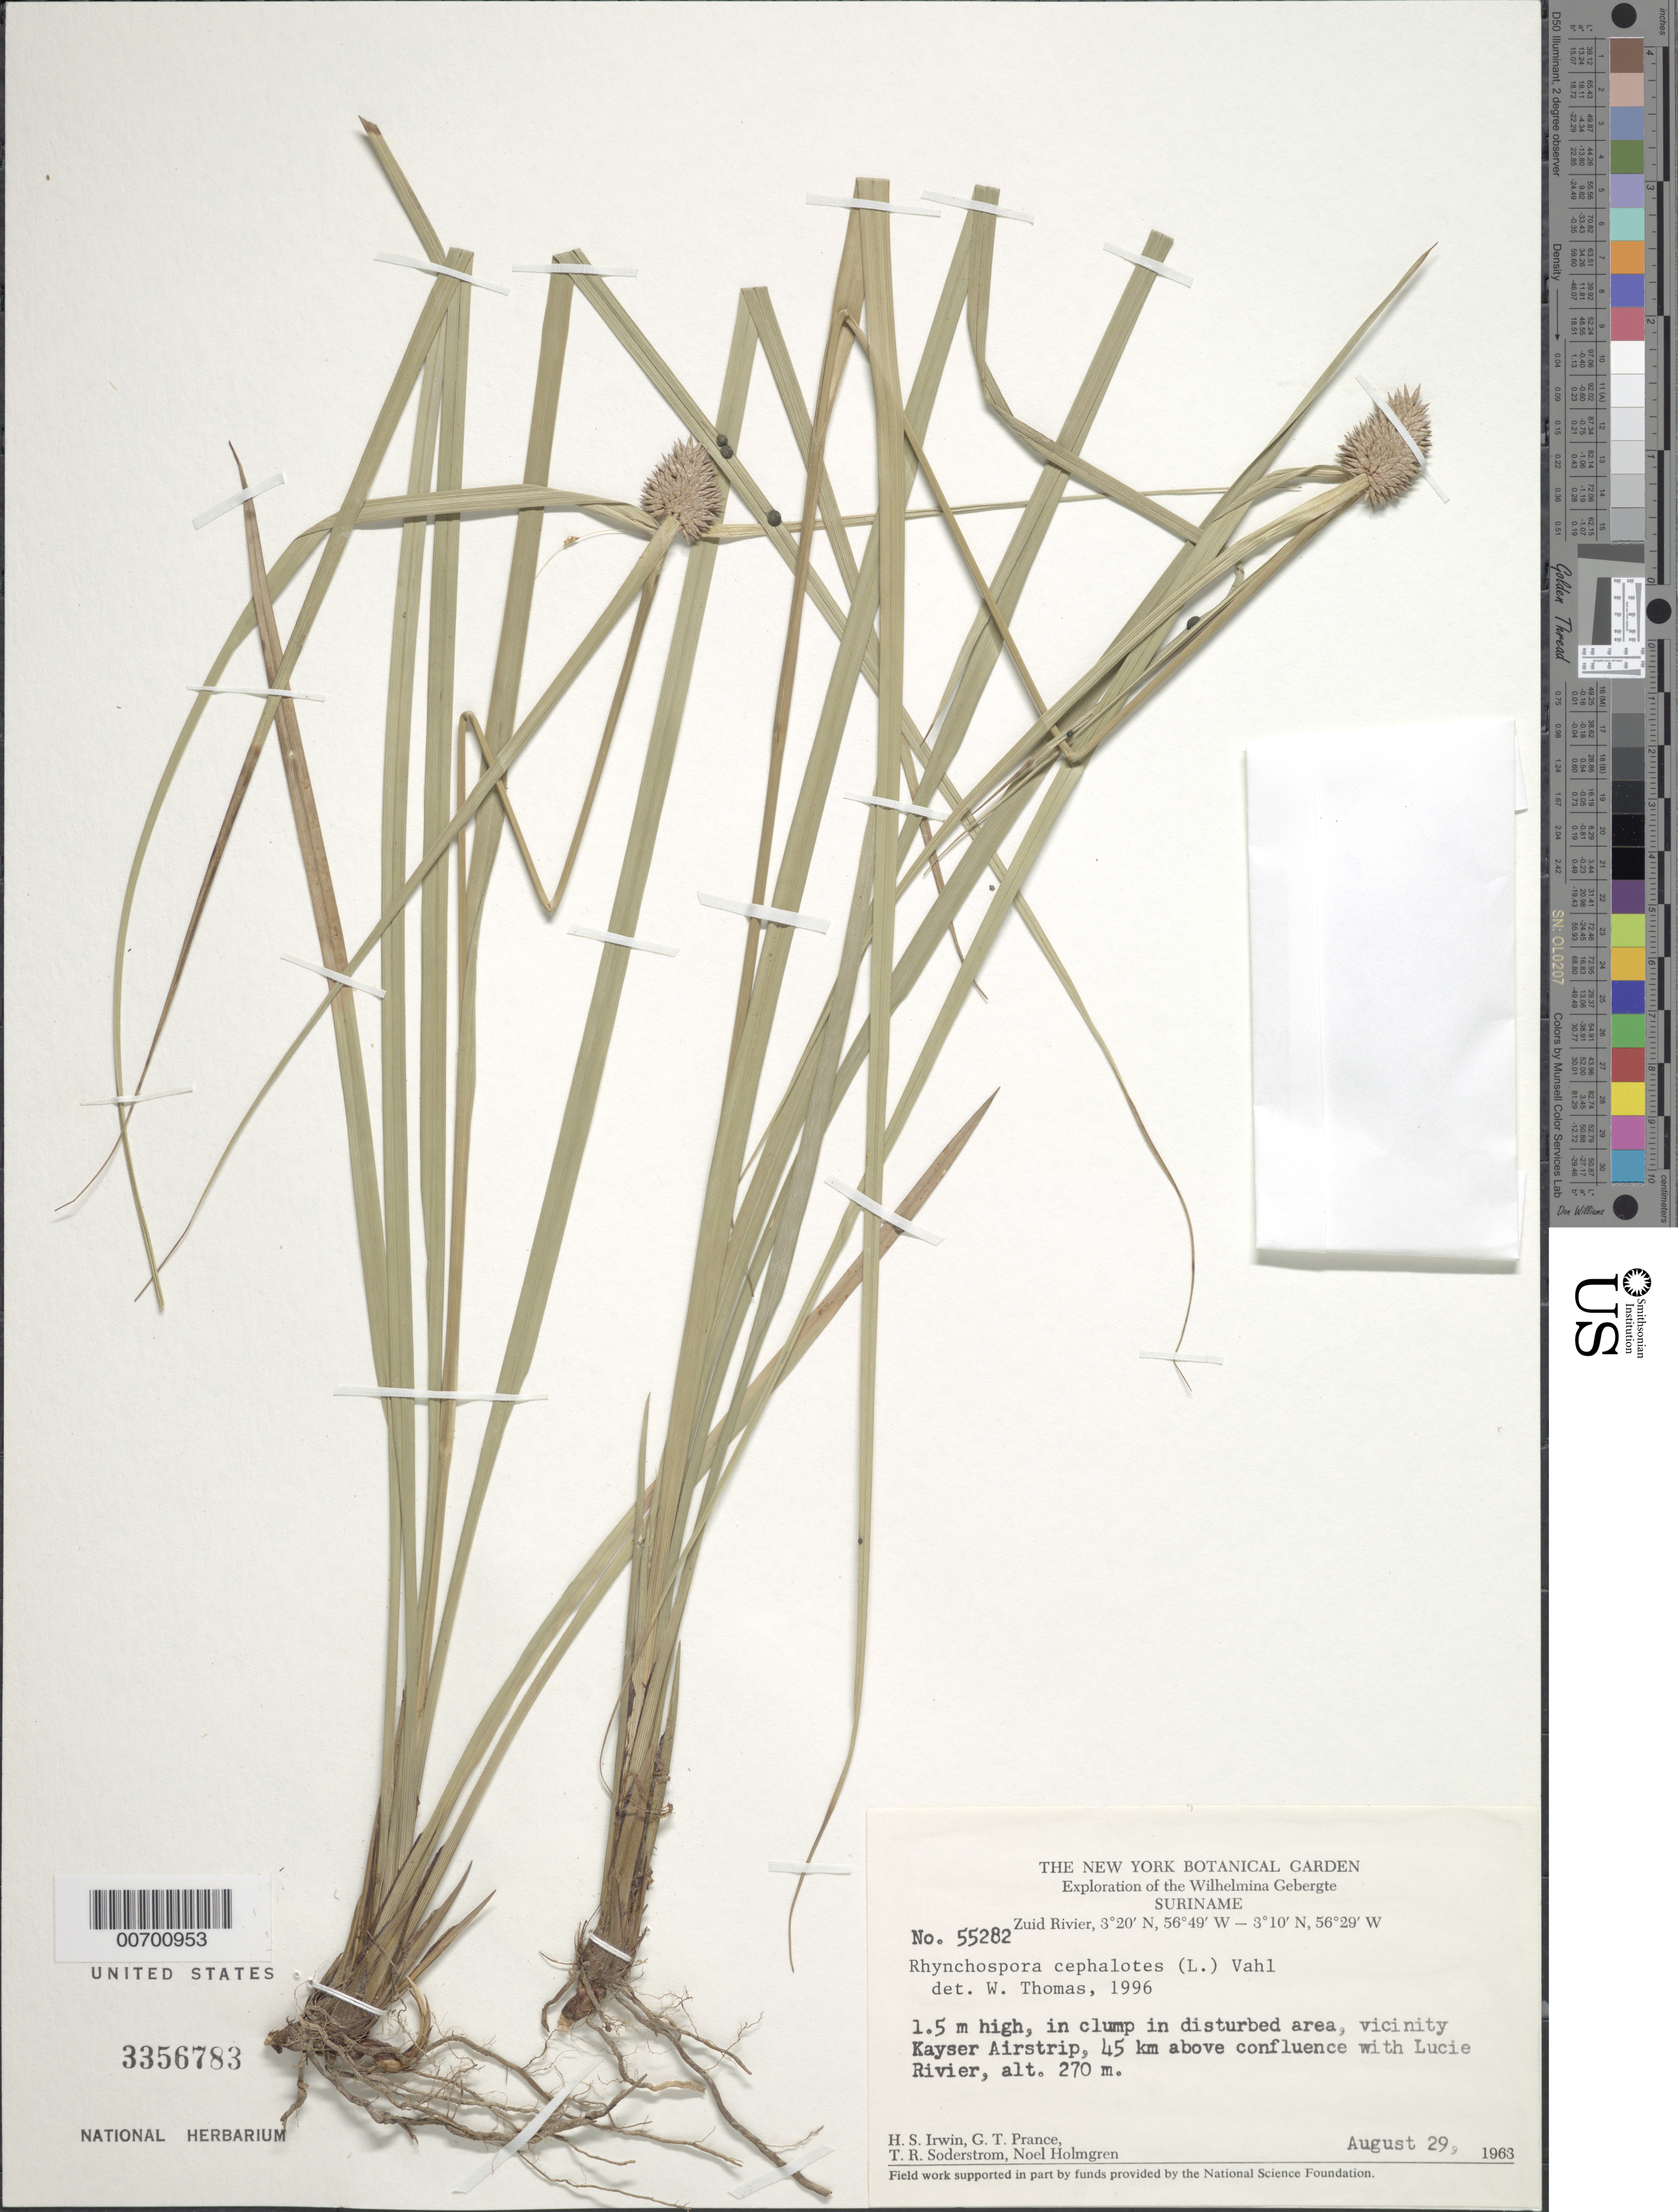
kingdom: Plantae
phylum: Tracheophyta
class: Liliopsida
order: Poales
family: Cyperaceae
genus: Rhynchospora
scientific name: Rhynchospora cephalotes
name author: (L.) Vahl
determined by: Thomas, W. W., (NY), New York Botanical Garden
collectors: H. Irwin, G. T. Prance, T. R. Soderstrom & N. H. Holmgren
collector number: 55282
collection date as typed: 29-Aug-63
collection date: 1963-08-29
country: Suriname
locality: Kayser Airstrip, Zuid R., 45 km above confl. with Lucie R., Wilhelmina Gebergte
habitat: Disturbed area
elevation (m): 270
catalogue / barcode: US 3356783